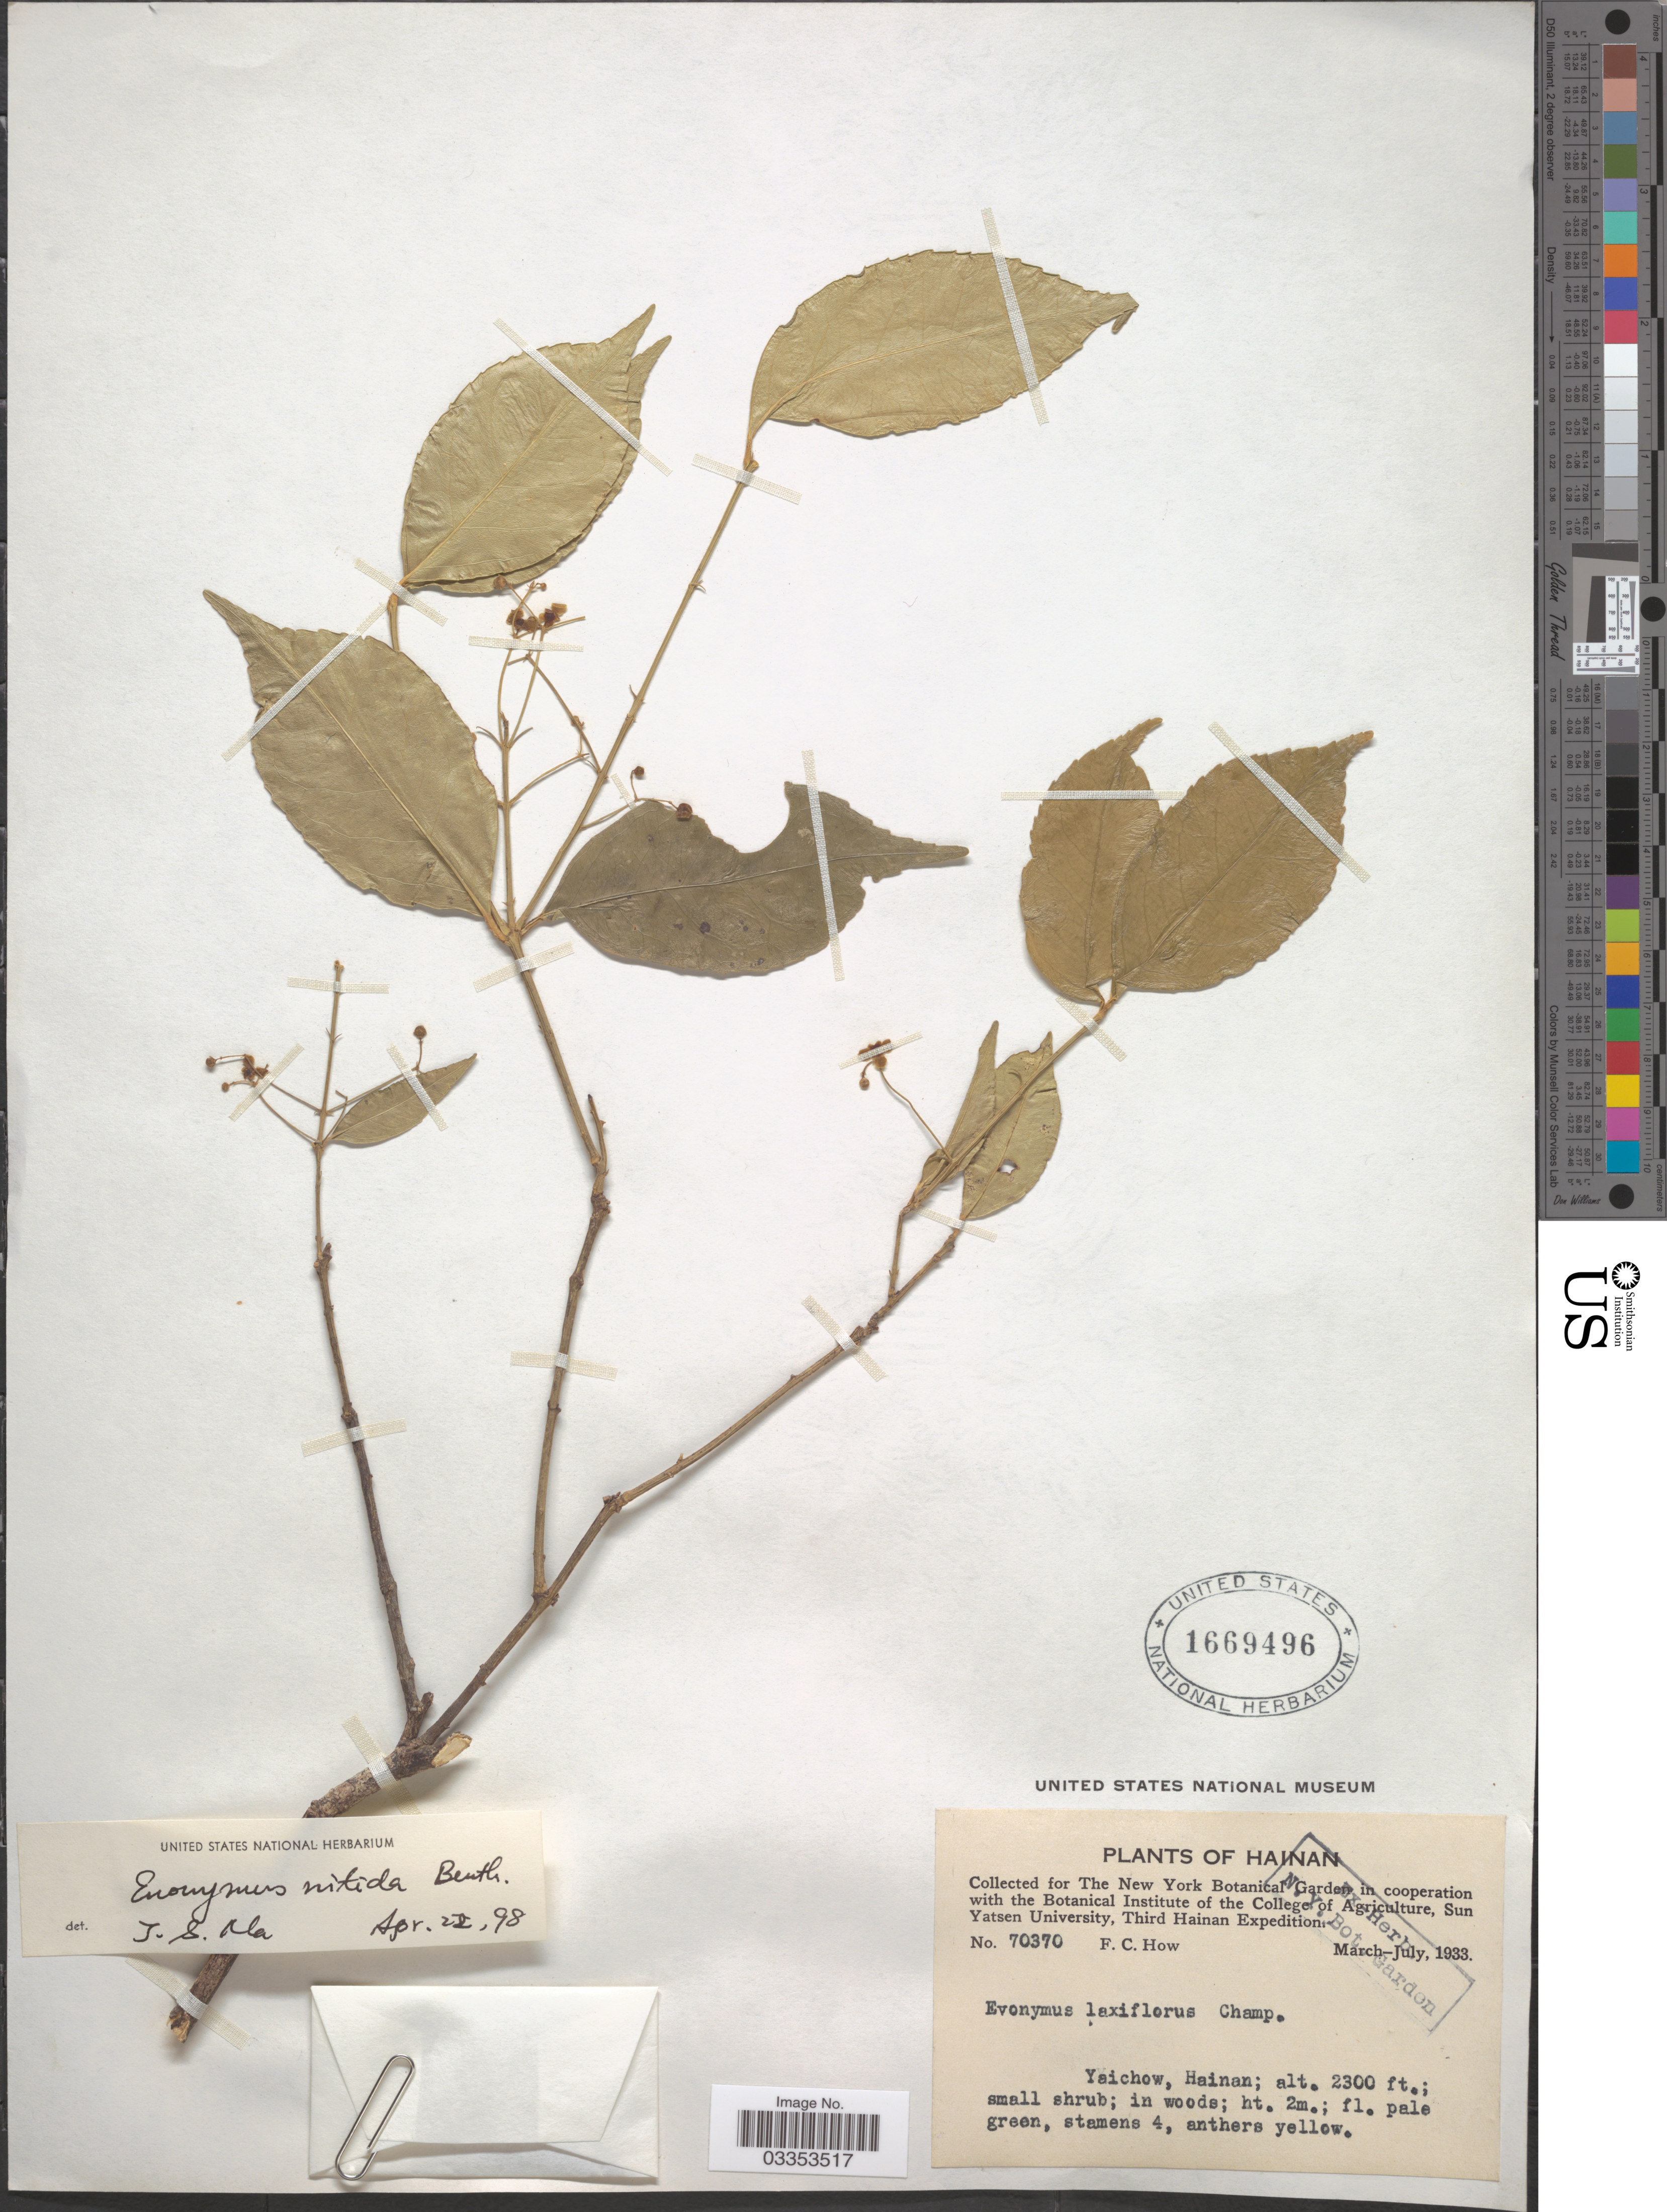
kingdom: Plantae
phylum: Tracheophyta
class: Magnoliopsida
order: Celastrales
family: Celastraceae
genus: Euonymus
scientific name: Euonymus nitidus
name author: Benth.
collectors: F. C. How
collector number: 70370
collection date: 1933-03/1933-07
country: China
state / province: Hainan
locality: Yaichow.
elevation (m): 701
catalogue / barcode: US 1669496